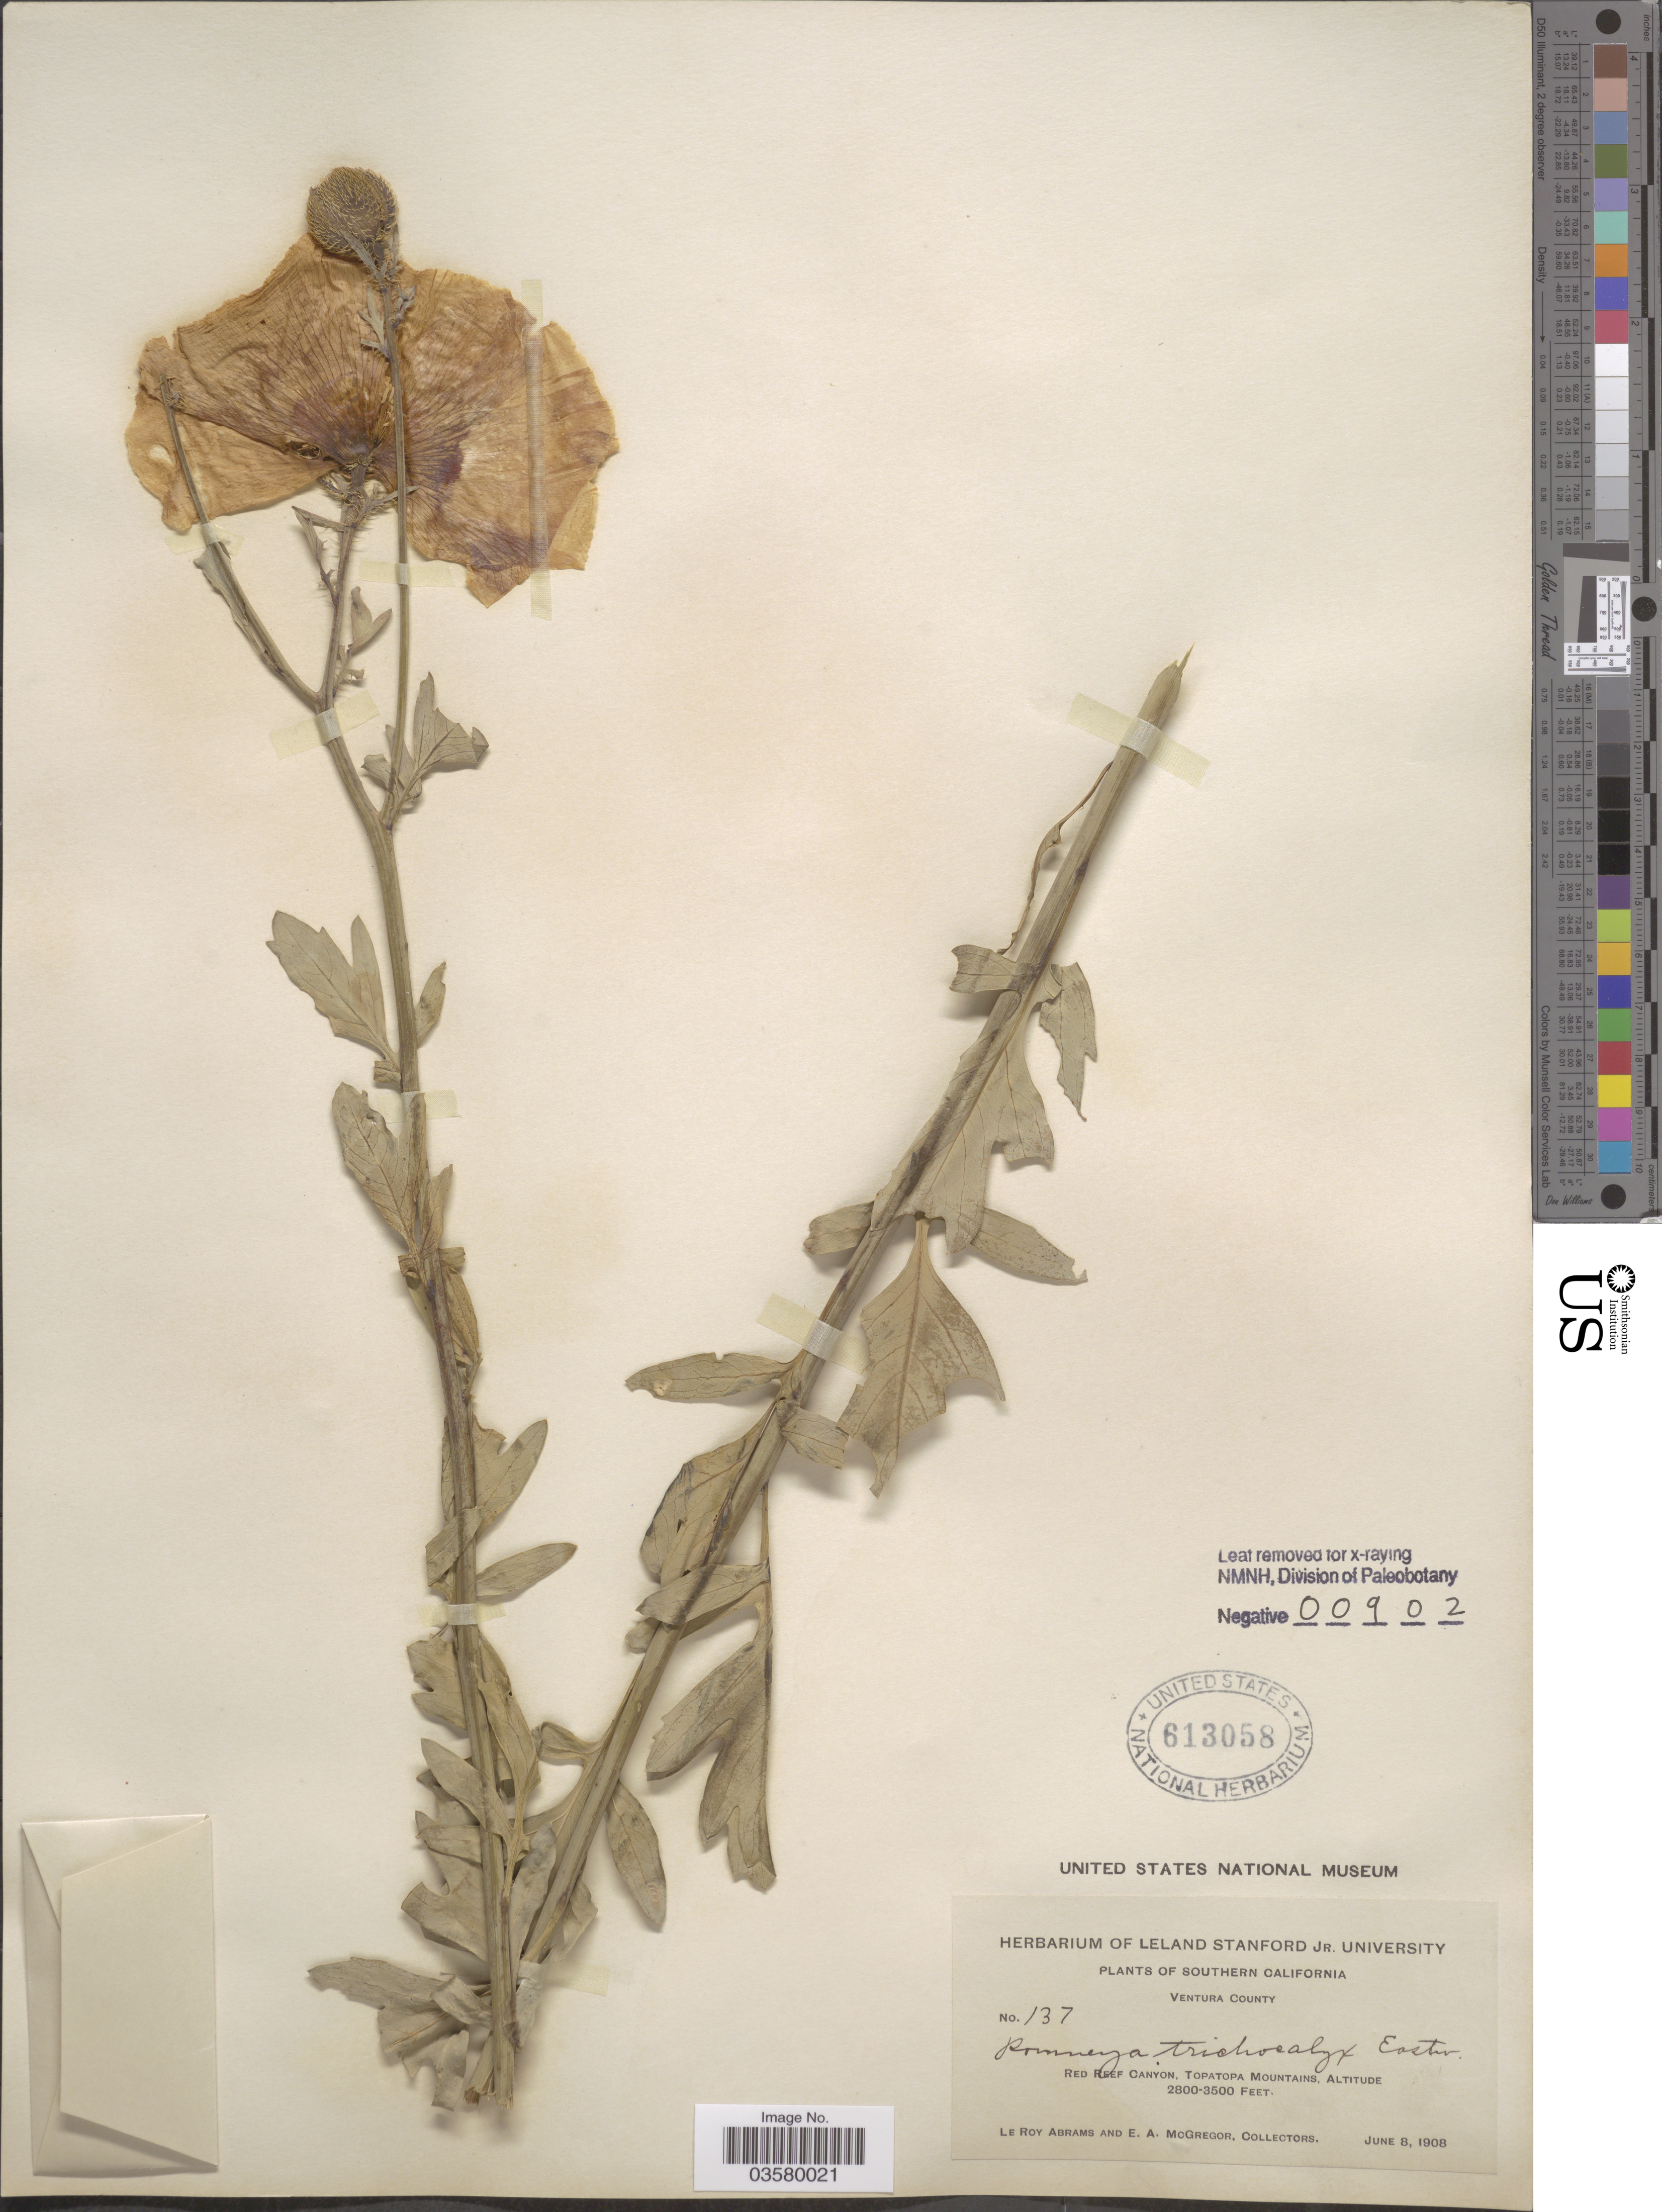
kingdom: Plantae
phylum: Tracheophyta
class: Magnoliopsida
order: Ranunculales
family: Papaveraceae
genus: Romneya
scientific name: Romneya trichocalyx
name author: Eastw.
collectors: L. Abrams & E. A. McGregor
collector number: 137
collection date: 1908-06-08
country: United States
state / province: California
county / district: Ventura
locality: Southern California. Ventura County. Red Reef Canyon, Topatopa Mountains.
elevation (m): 853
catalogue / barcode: US 613058